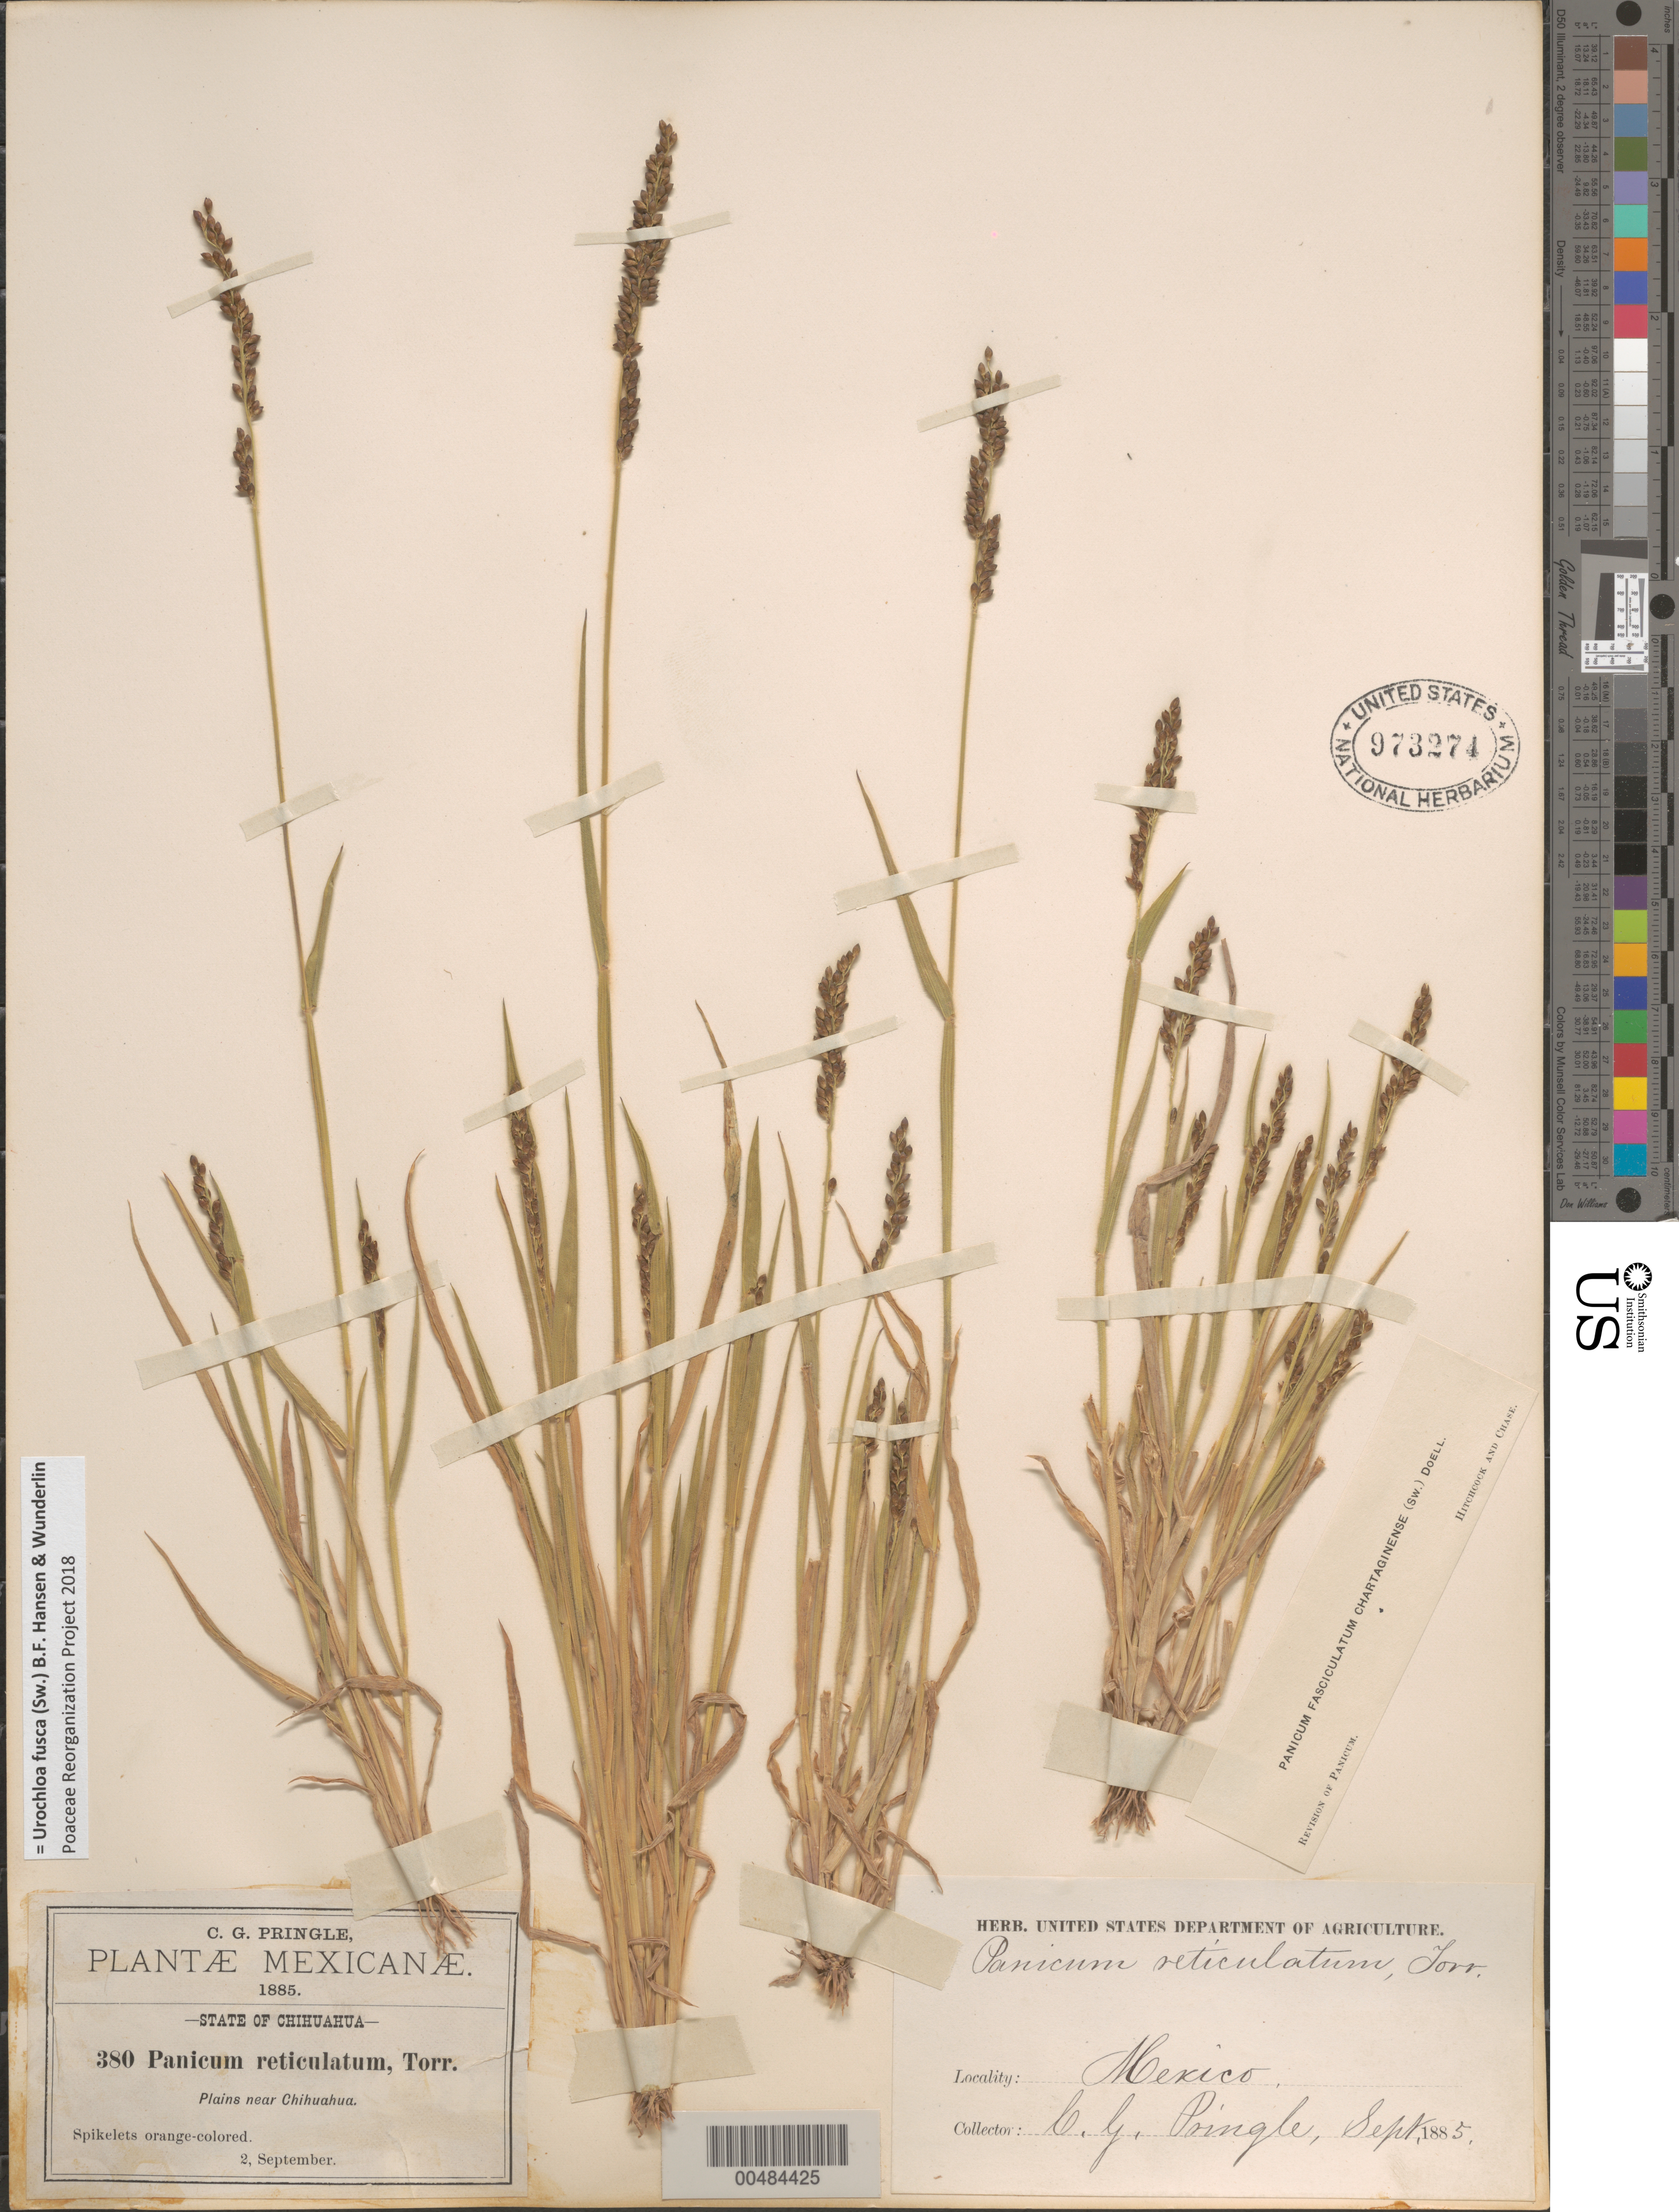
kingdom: Plantae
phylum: Tracheophyta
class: Liliopsida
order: Poales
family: Poaceae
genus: Brachiaria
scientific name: Brachiaria fasciculata var. reticulata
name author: (Torr.) Beetle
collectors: C. G. Pringle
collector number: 380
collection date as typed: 2 Sep 1885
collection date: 1885-09-02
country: Mexico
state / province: Chihuahua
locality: Plains near Chihuahua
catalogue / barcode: US 973274